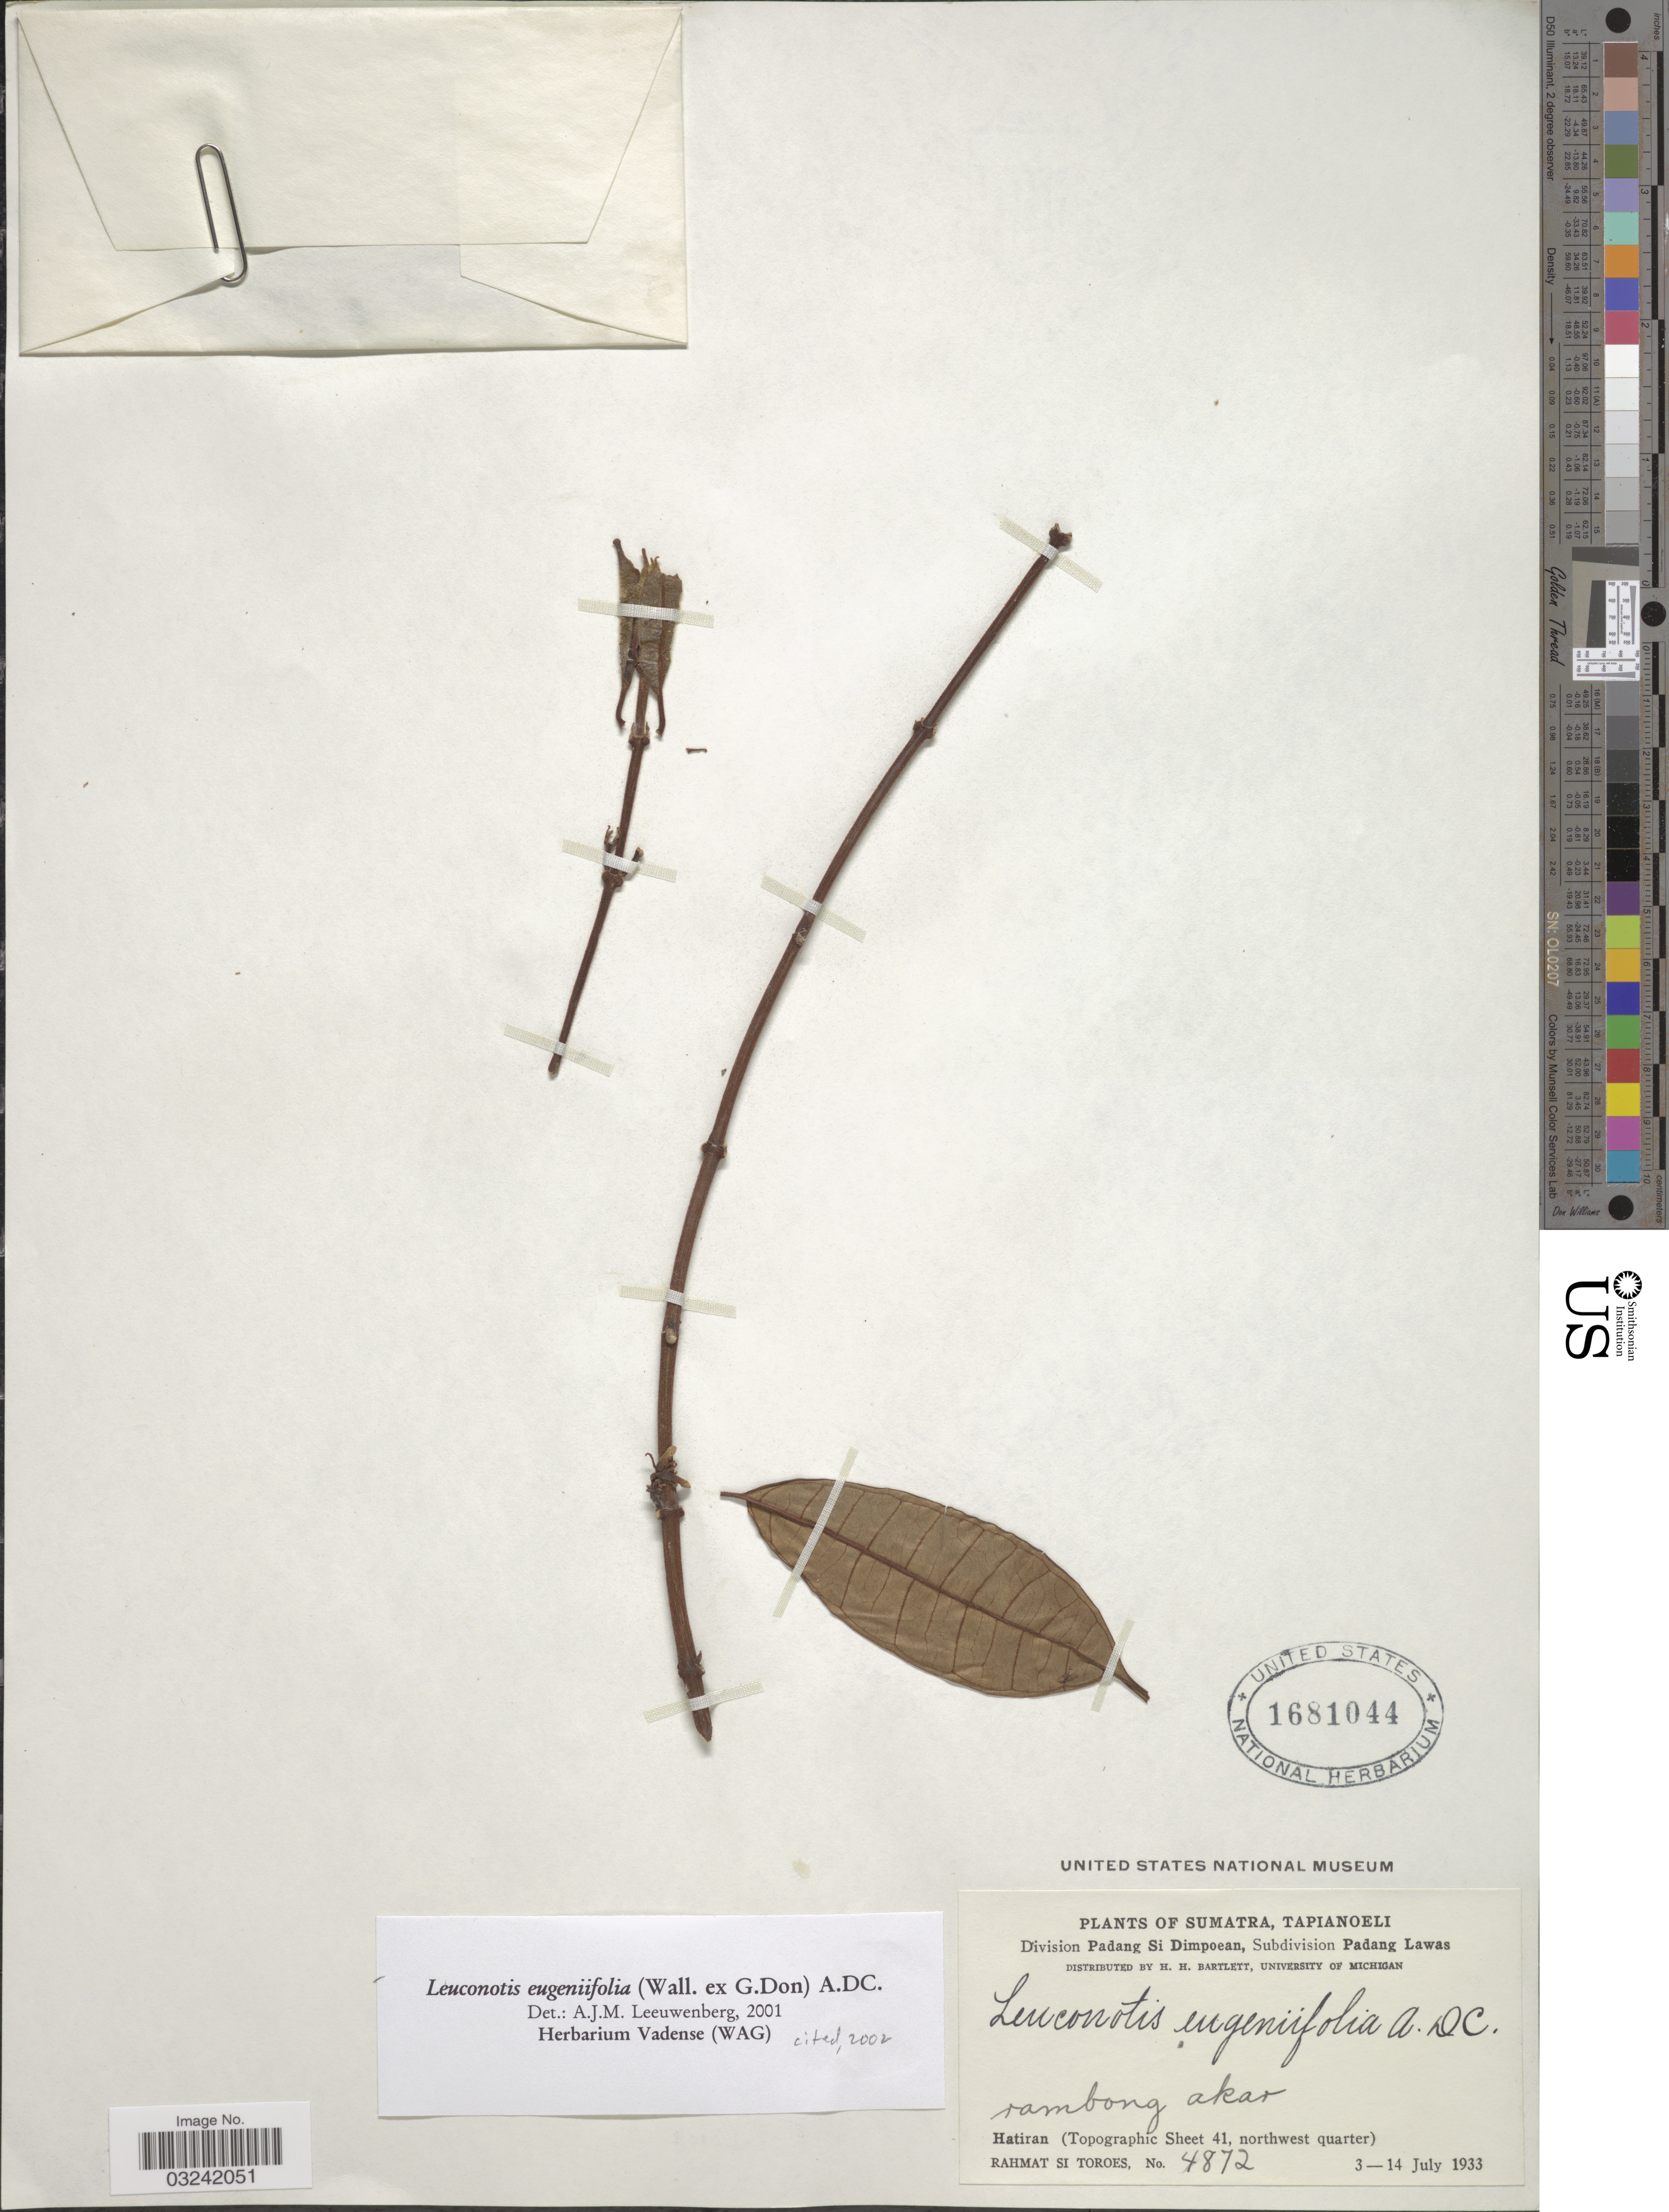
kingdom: Plantae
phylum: Tracheophyta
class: Magnoliopsida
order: Gentianales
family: Apocynaceae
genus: Leuconotis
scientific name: Leuconotis eugeniifolius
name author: DC.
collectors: Rahmat Si Boeea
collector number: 4872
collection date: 1933-07-03/1933-07-14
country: Indonesia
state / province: Sumatra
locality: Sumatra, Tapianoeli, Division Padang Si Dimpoean, Subdivision Padang Lawas, Hatiran (Topographic Sheet 41, northwest quarter).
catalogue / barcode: US 1681044